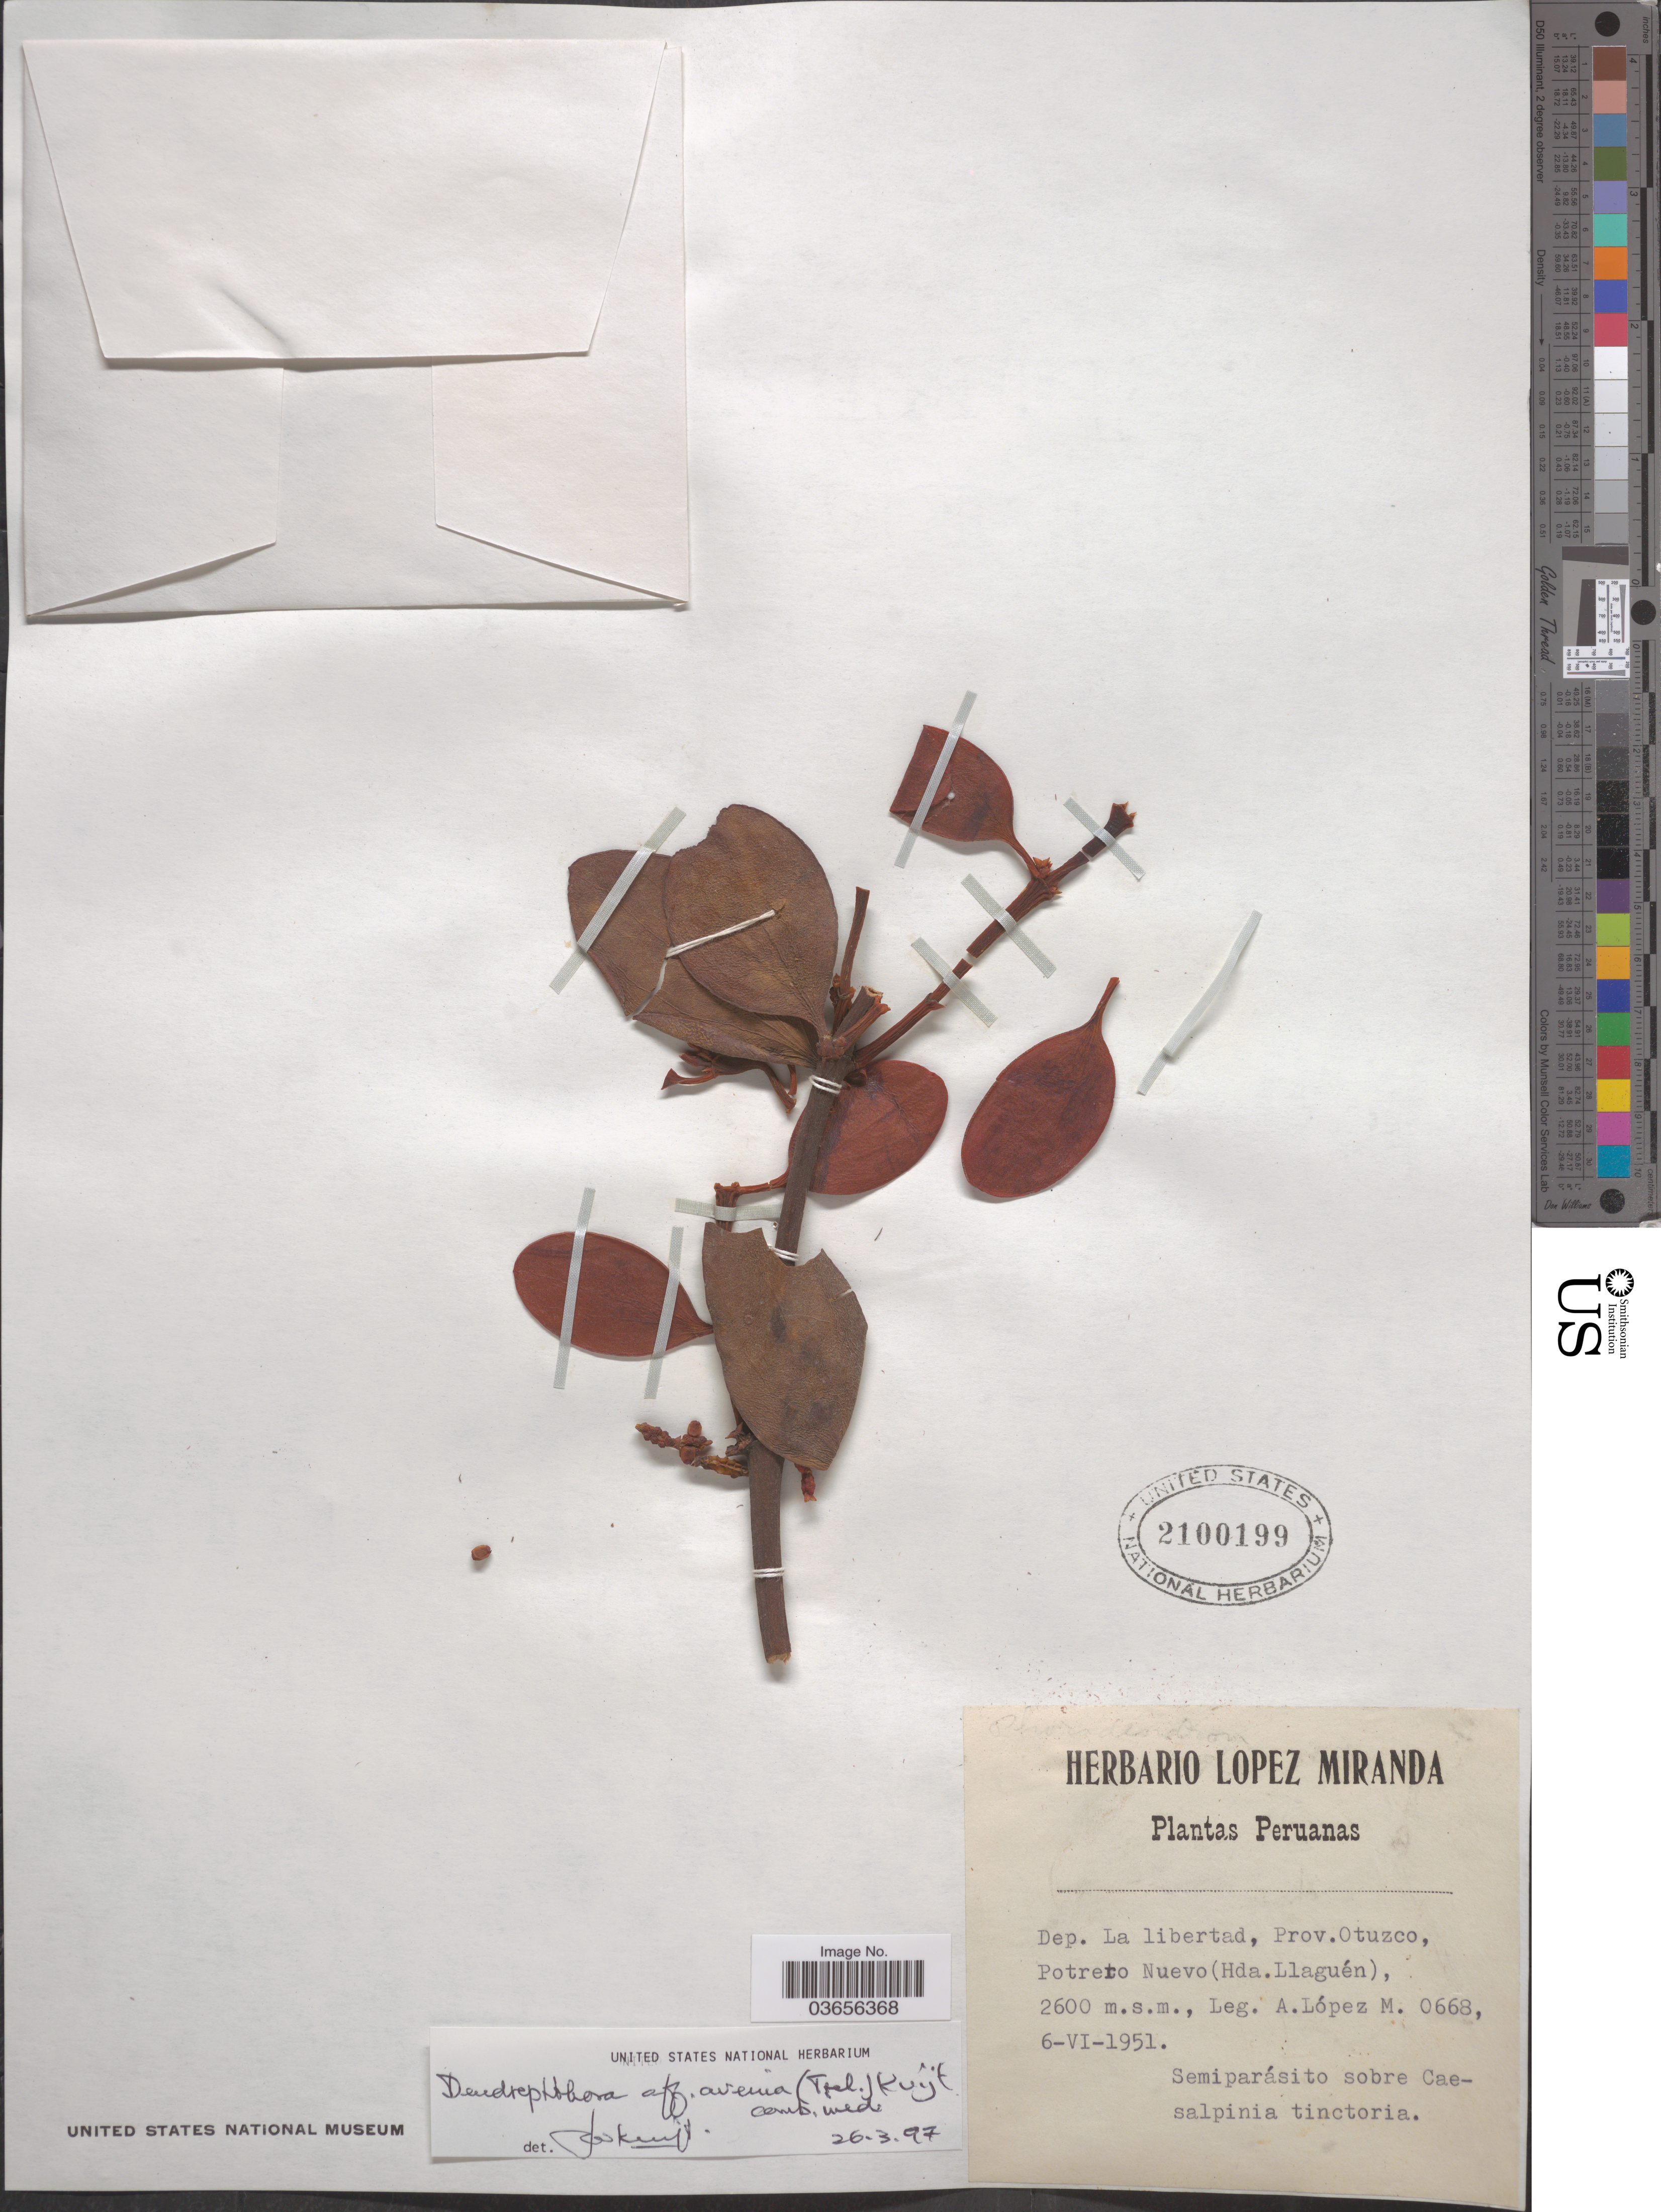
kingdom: Plantae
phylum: Tracheophyta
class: Magnoliopsida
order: Santalales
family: Viscaceae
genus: Dendrophthora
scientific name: Dendrophthora avenia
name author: (Trel.) Kuijt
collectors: A. López M.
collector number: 0668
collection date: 1951-06-06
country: Peru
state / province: La Libertad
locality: Dep. La Libertad, Prov. Otuzco, Potrero Nueva (Hda. Llaguén).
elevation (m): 2600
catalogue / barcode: US 2100199